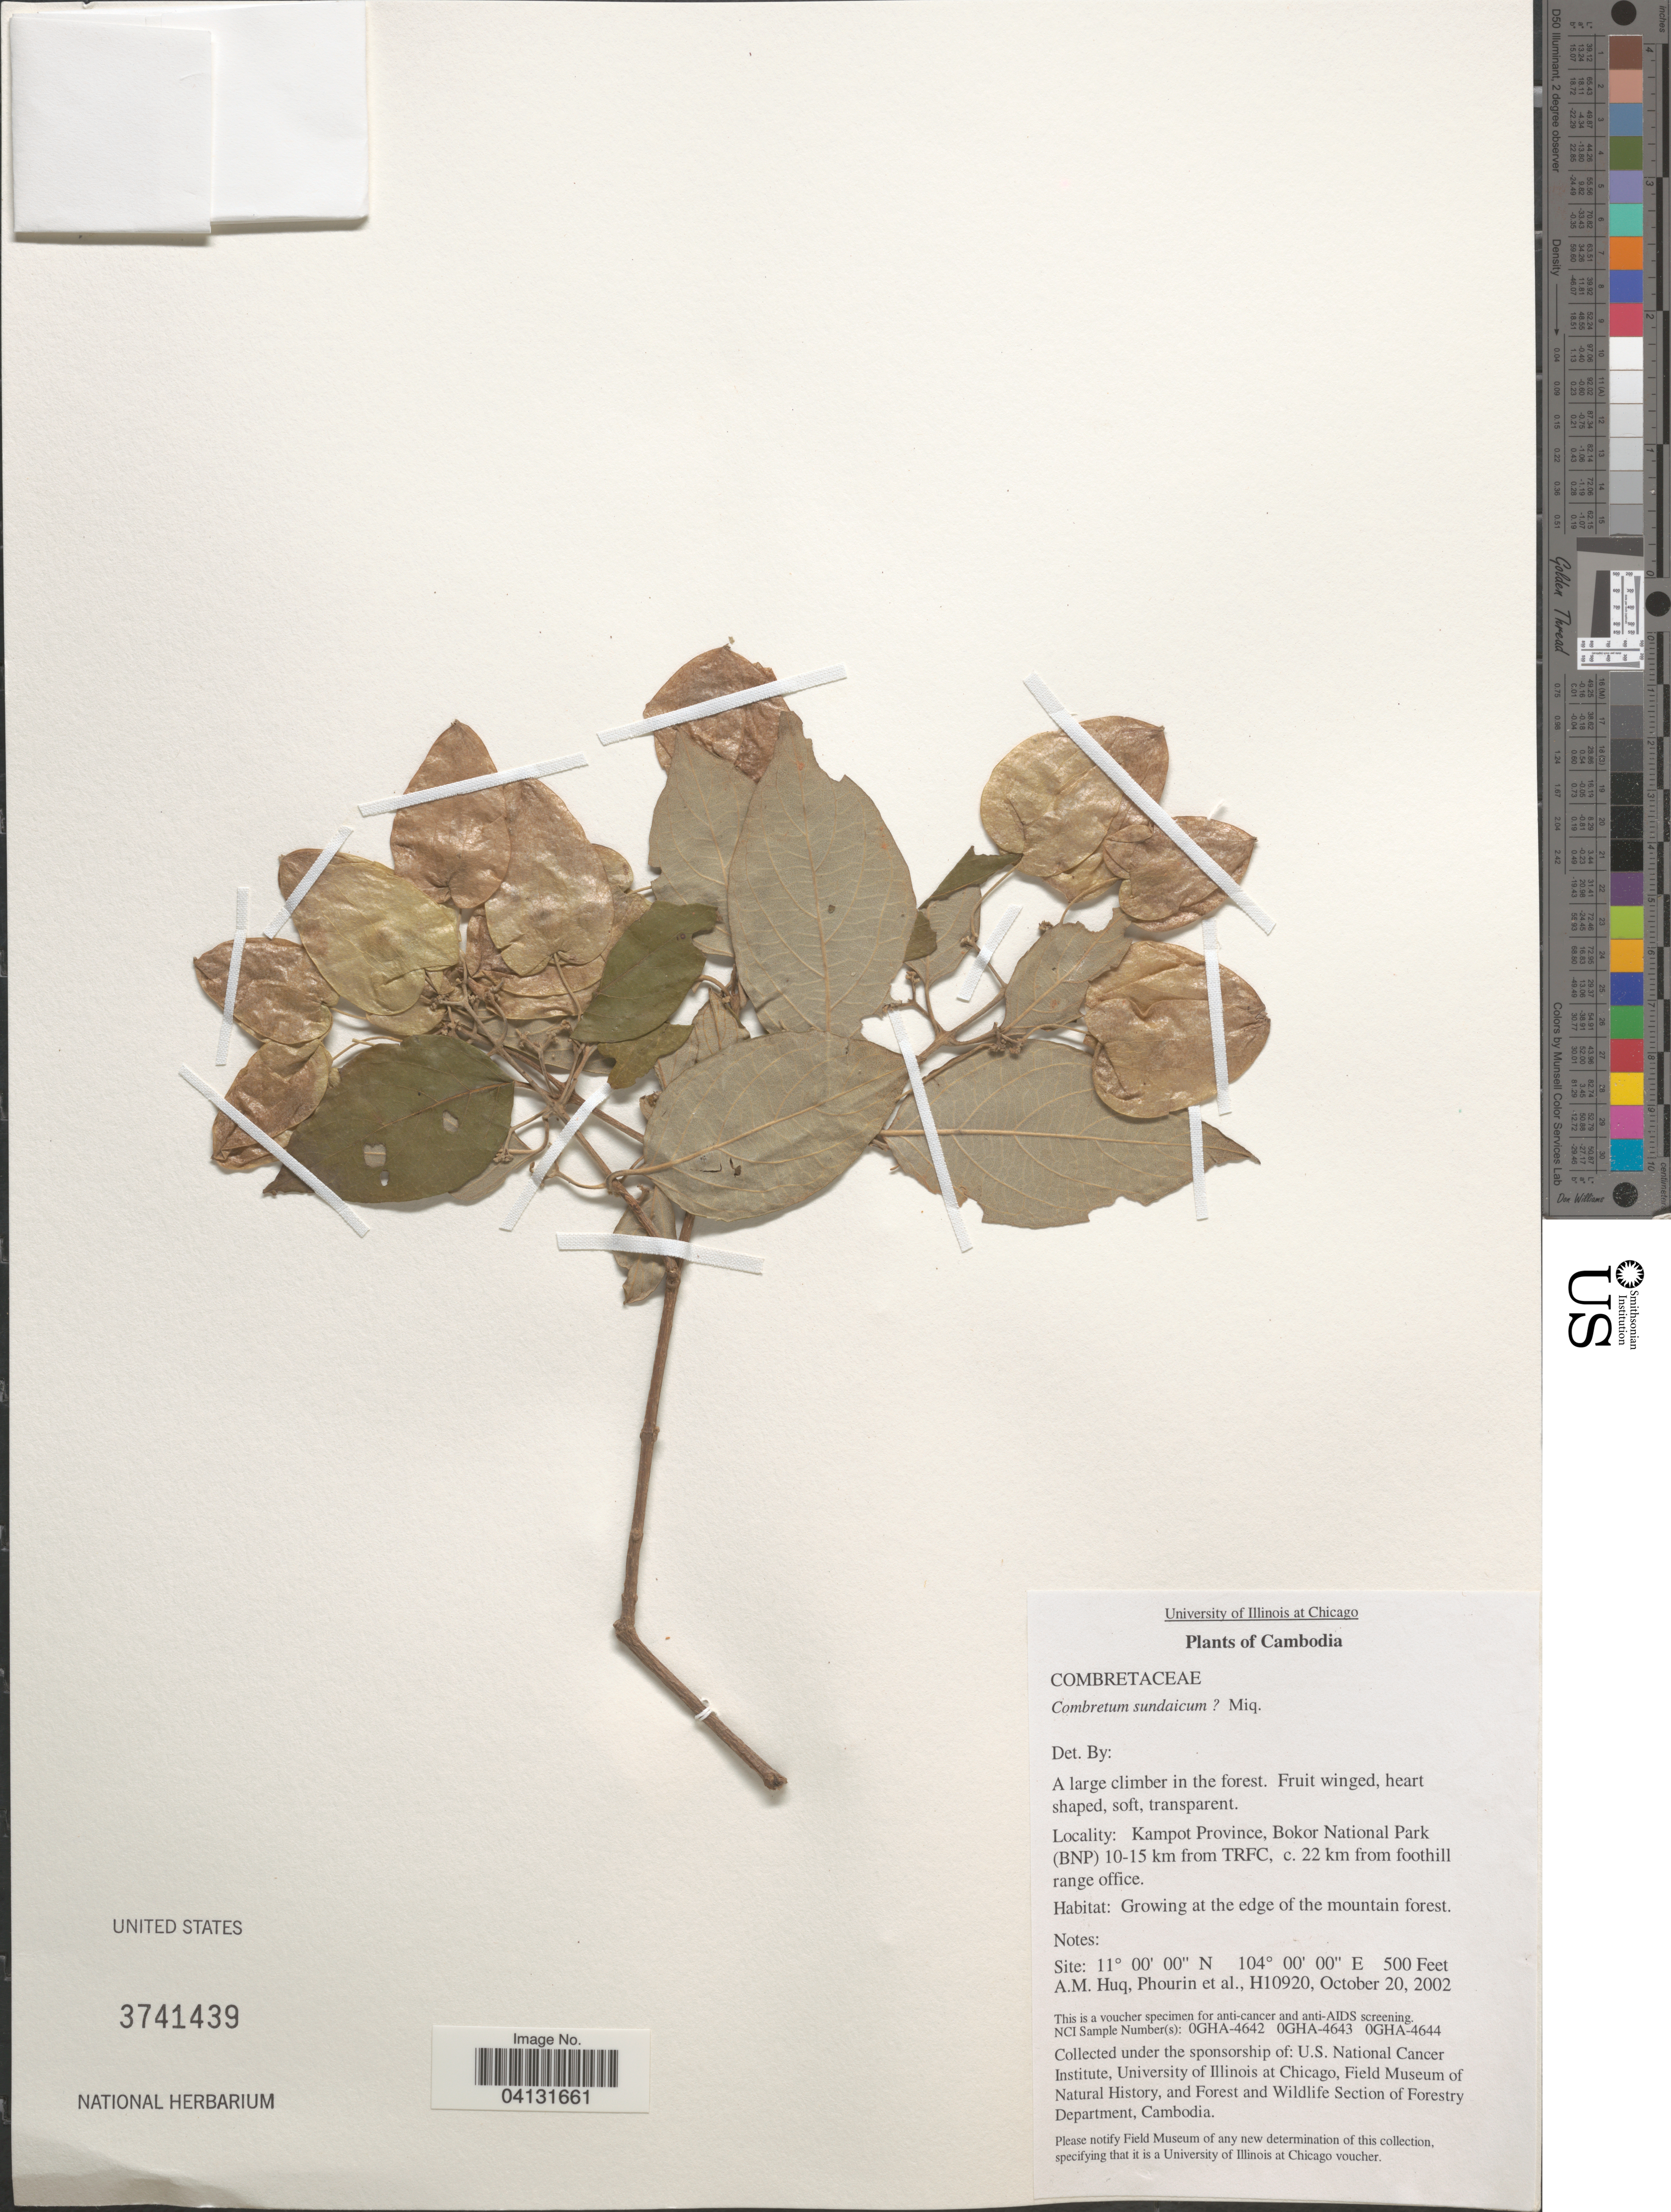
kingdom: Plantae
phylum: Tracheophyta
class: Magnoliopsida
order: Myrtales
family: Combretaceae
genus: Combretum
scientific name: Combretum sundaicum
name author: Miq.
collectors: A. M. Huq, -- Phourin & et al.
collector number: H10920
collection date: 2002-10-20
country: Cambodia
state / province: Kâmpât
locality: Kampot Province, Bokor National Park (BNP) 10-15 km from TRFC, c. 22 km from foothill range office.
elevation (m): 152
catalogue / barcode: US 3741439